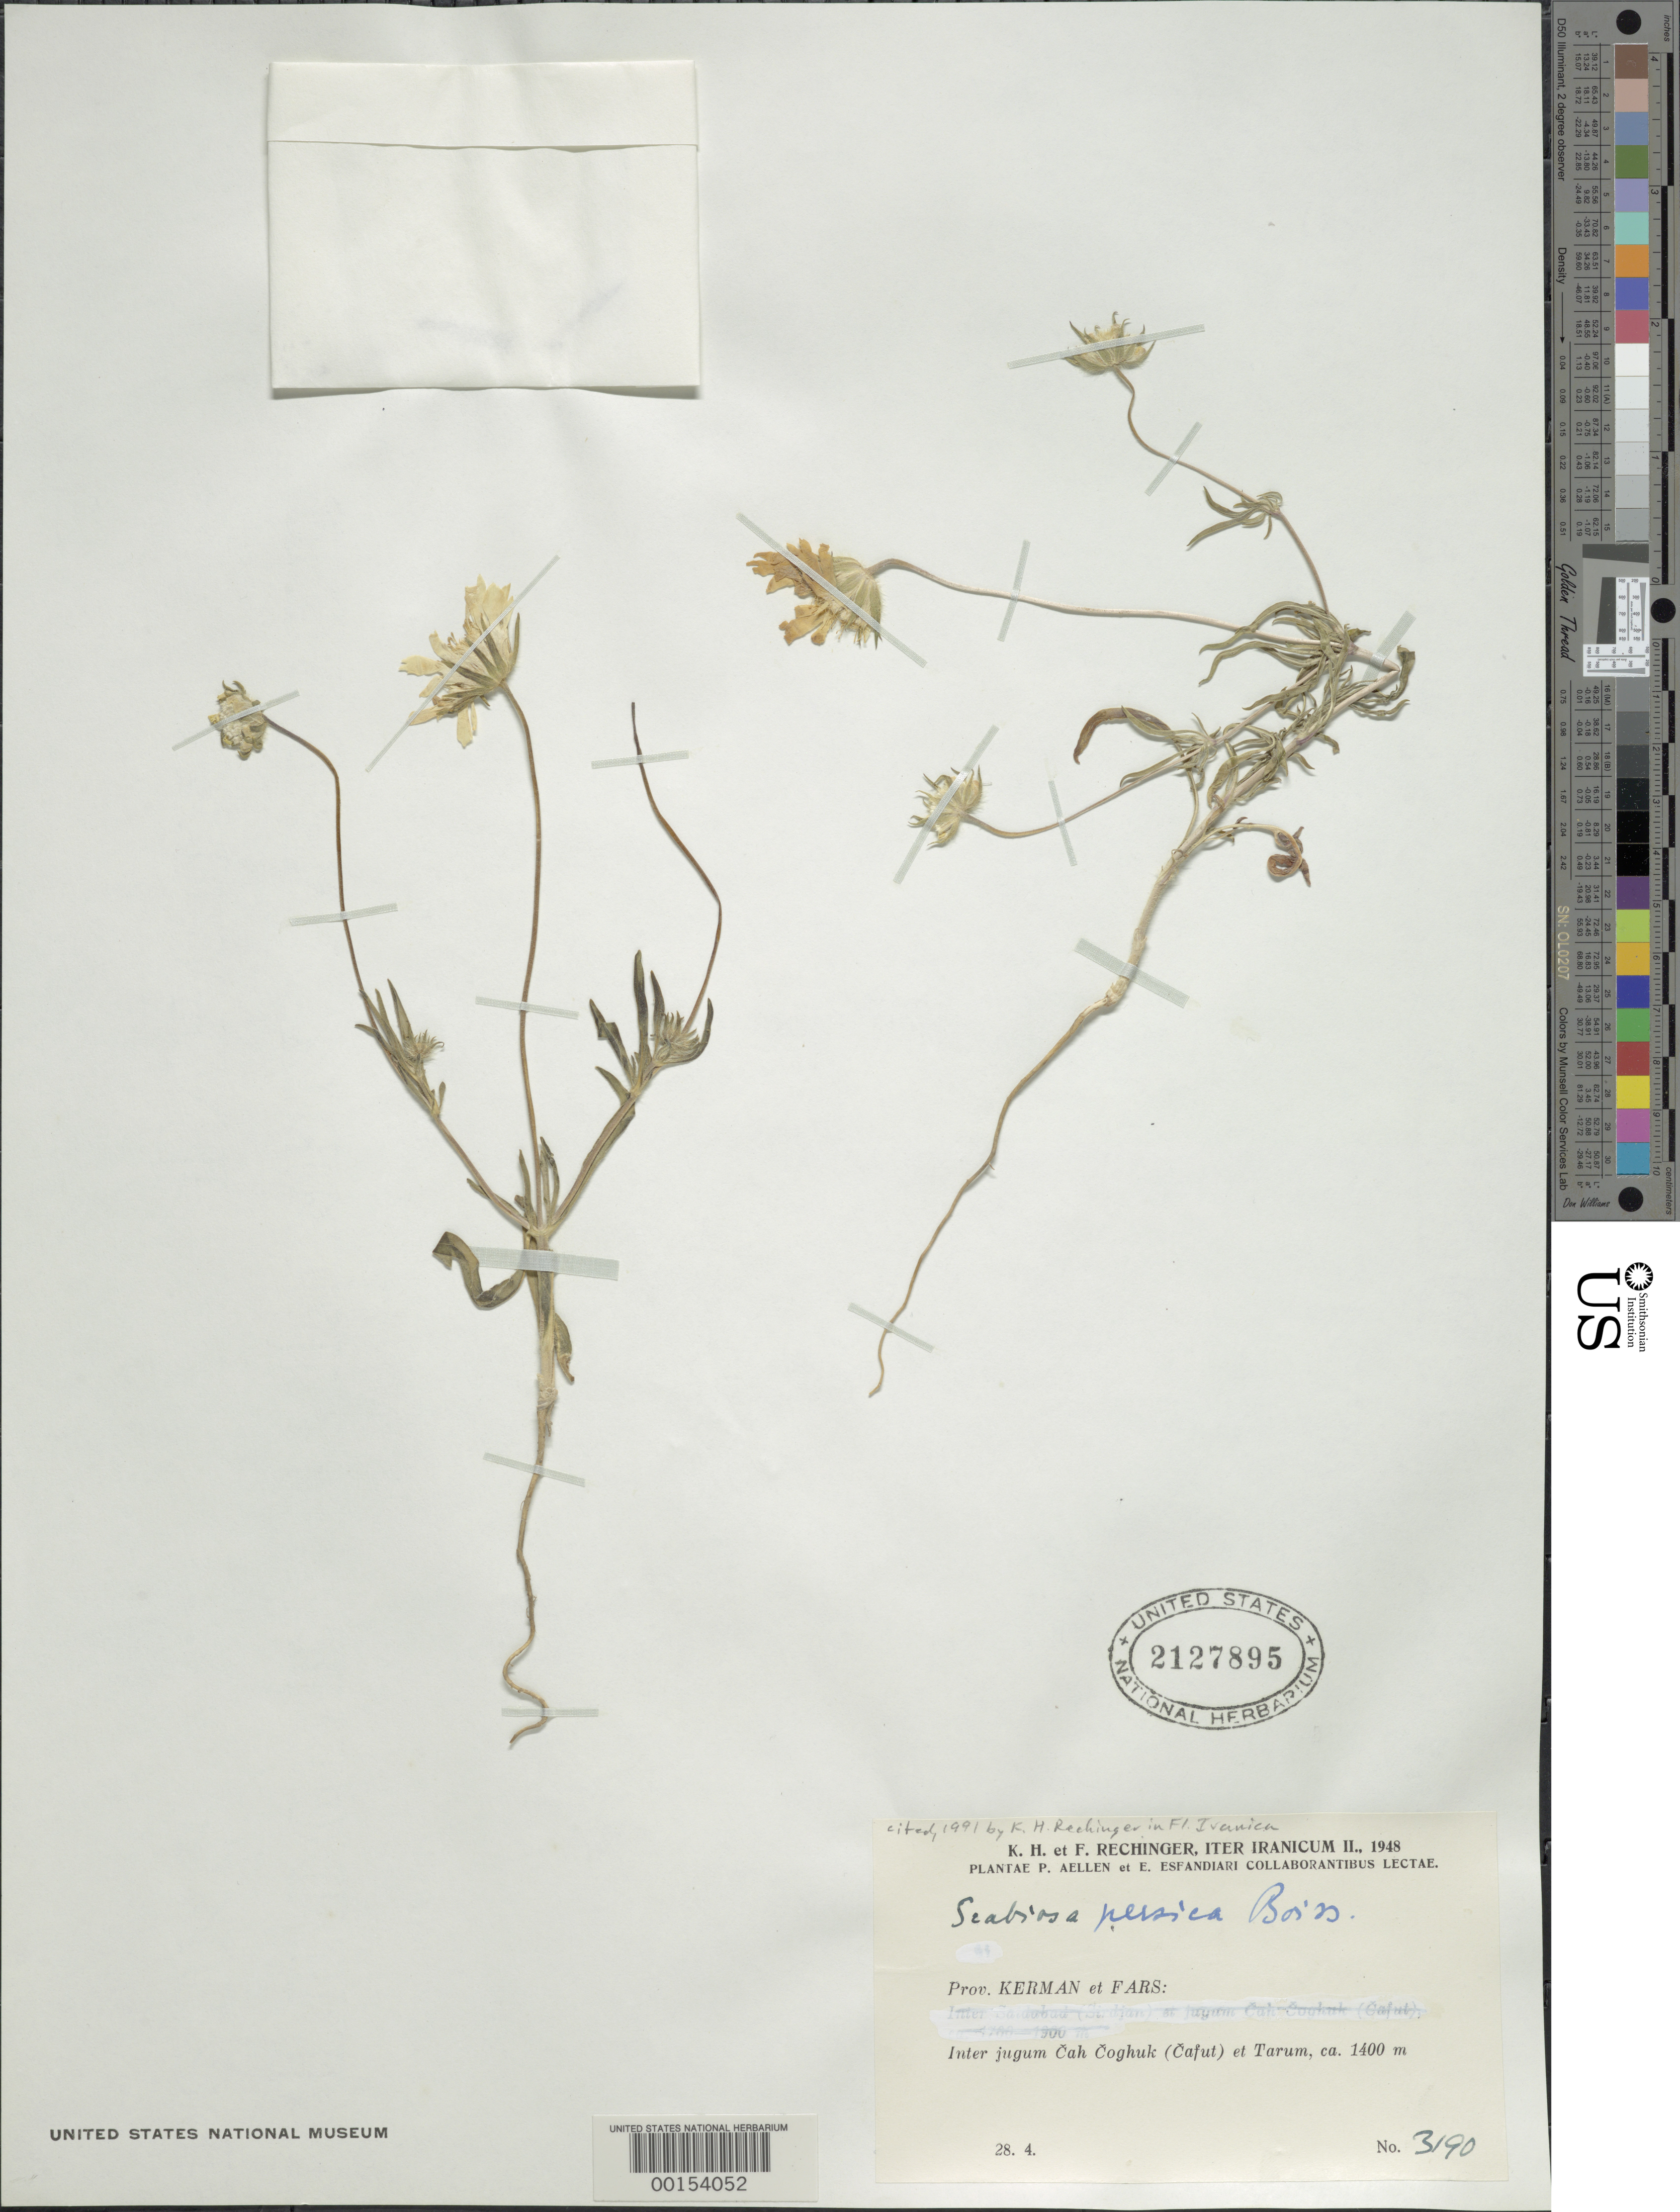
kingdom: Plantae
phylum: Tracheophyta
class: Magnoliopsida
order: Dipsacales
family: Caprifoliaceae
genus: Scabiosa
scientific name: Scabiosa persica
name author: Boiss.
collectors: K. H. Rechinger & F. Rechinger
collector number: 3190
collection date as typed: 28 Apr 1948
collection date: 1948-04-28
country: Iran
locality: Kerman and Fars Prov.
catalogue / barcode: US 2127895